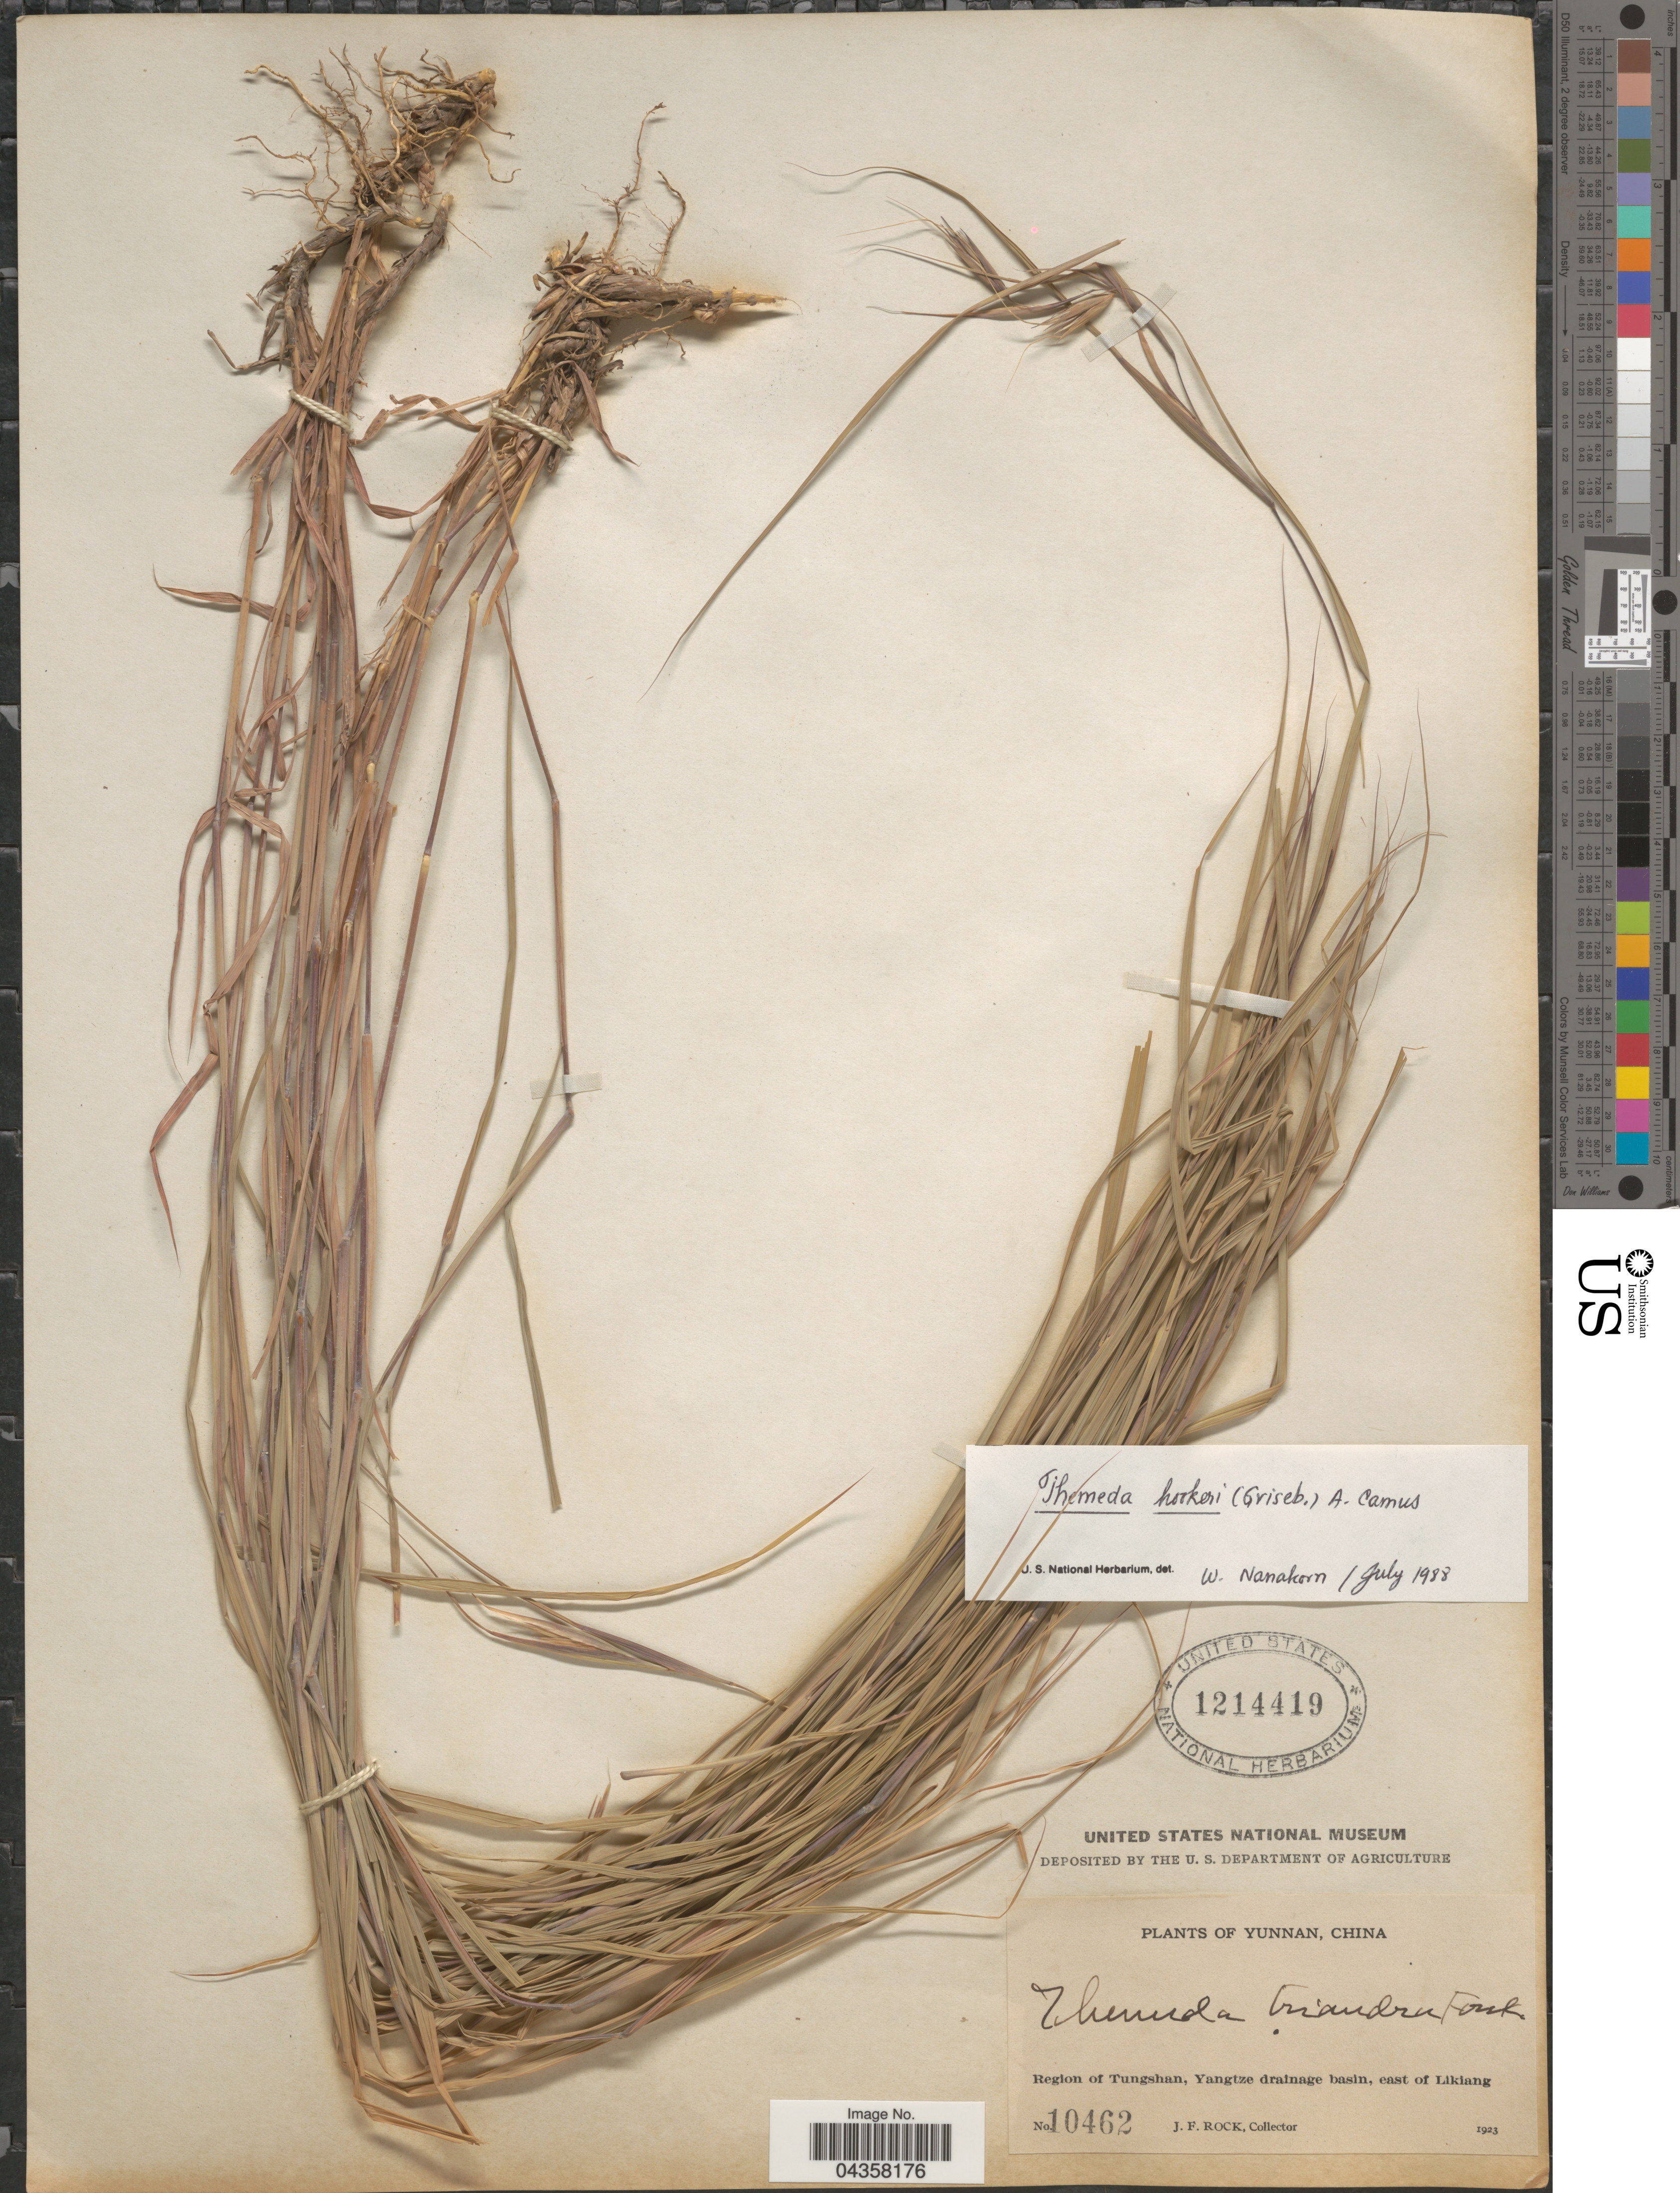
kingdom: Plantae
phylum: Tracheophyta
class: Liliopsida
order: Poales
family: Poaceae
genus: Themeda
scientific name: Themeda hookeri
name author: (Griseb.) A. Camus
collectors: J. Rock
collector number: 10462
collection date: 1923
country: China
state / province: Yunnan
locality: Region of Tungshan, Yangtze drainage basin, east of Likiang.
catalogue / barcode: US 1214419